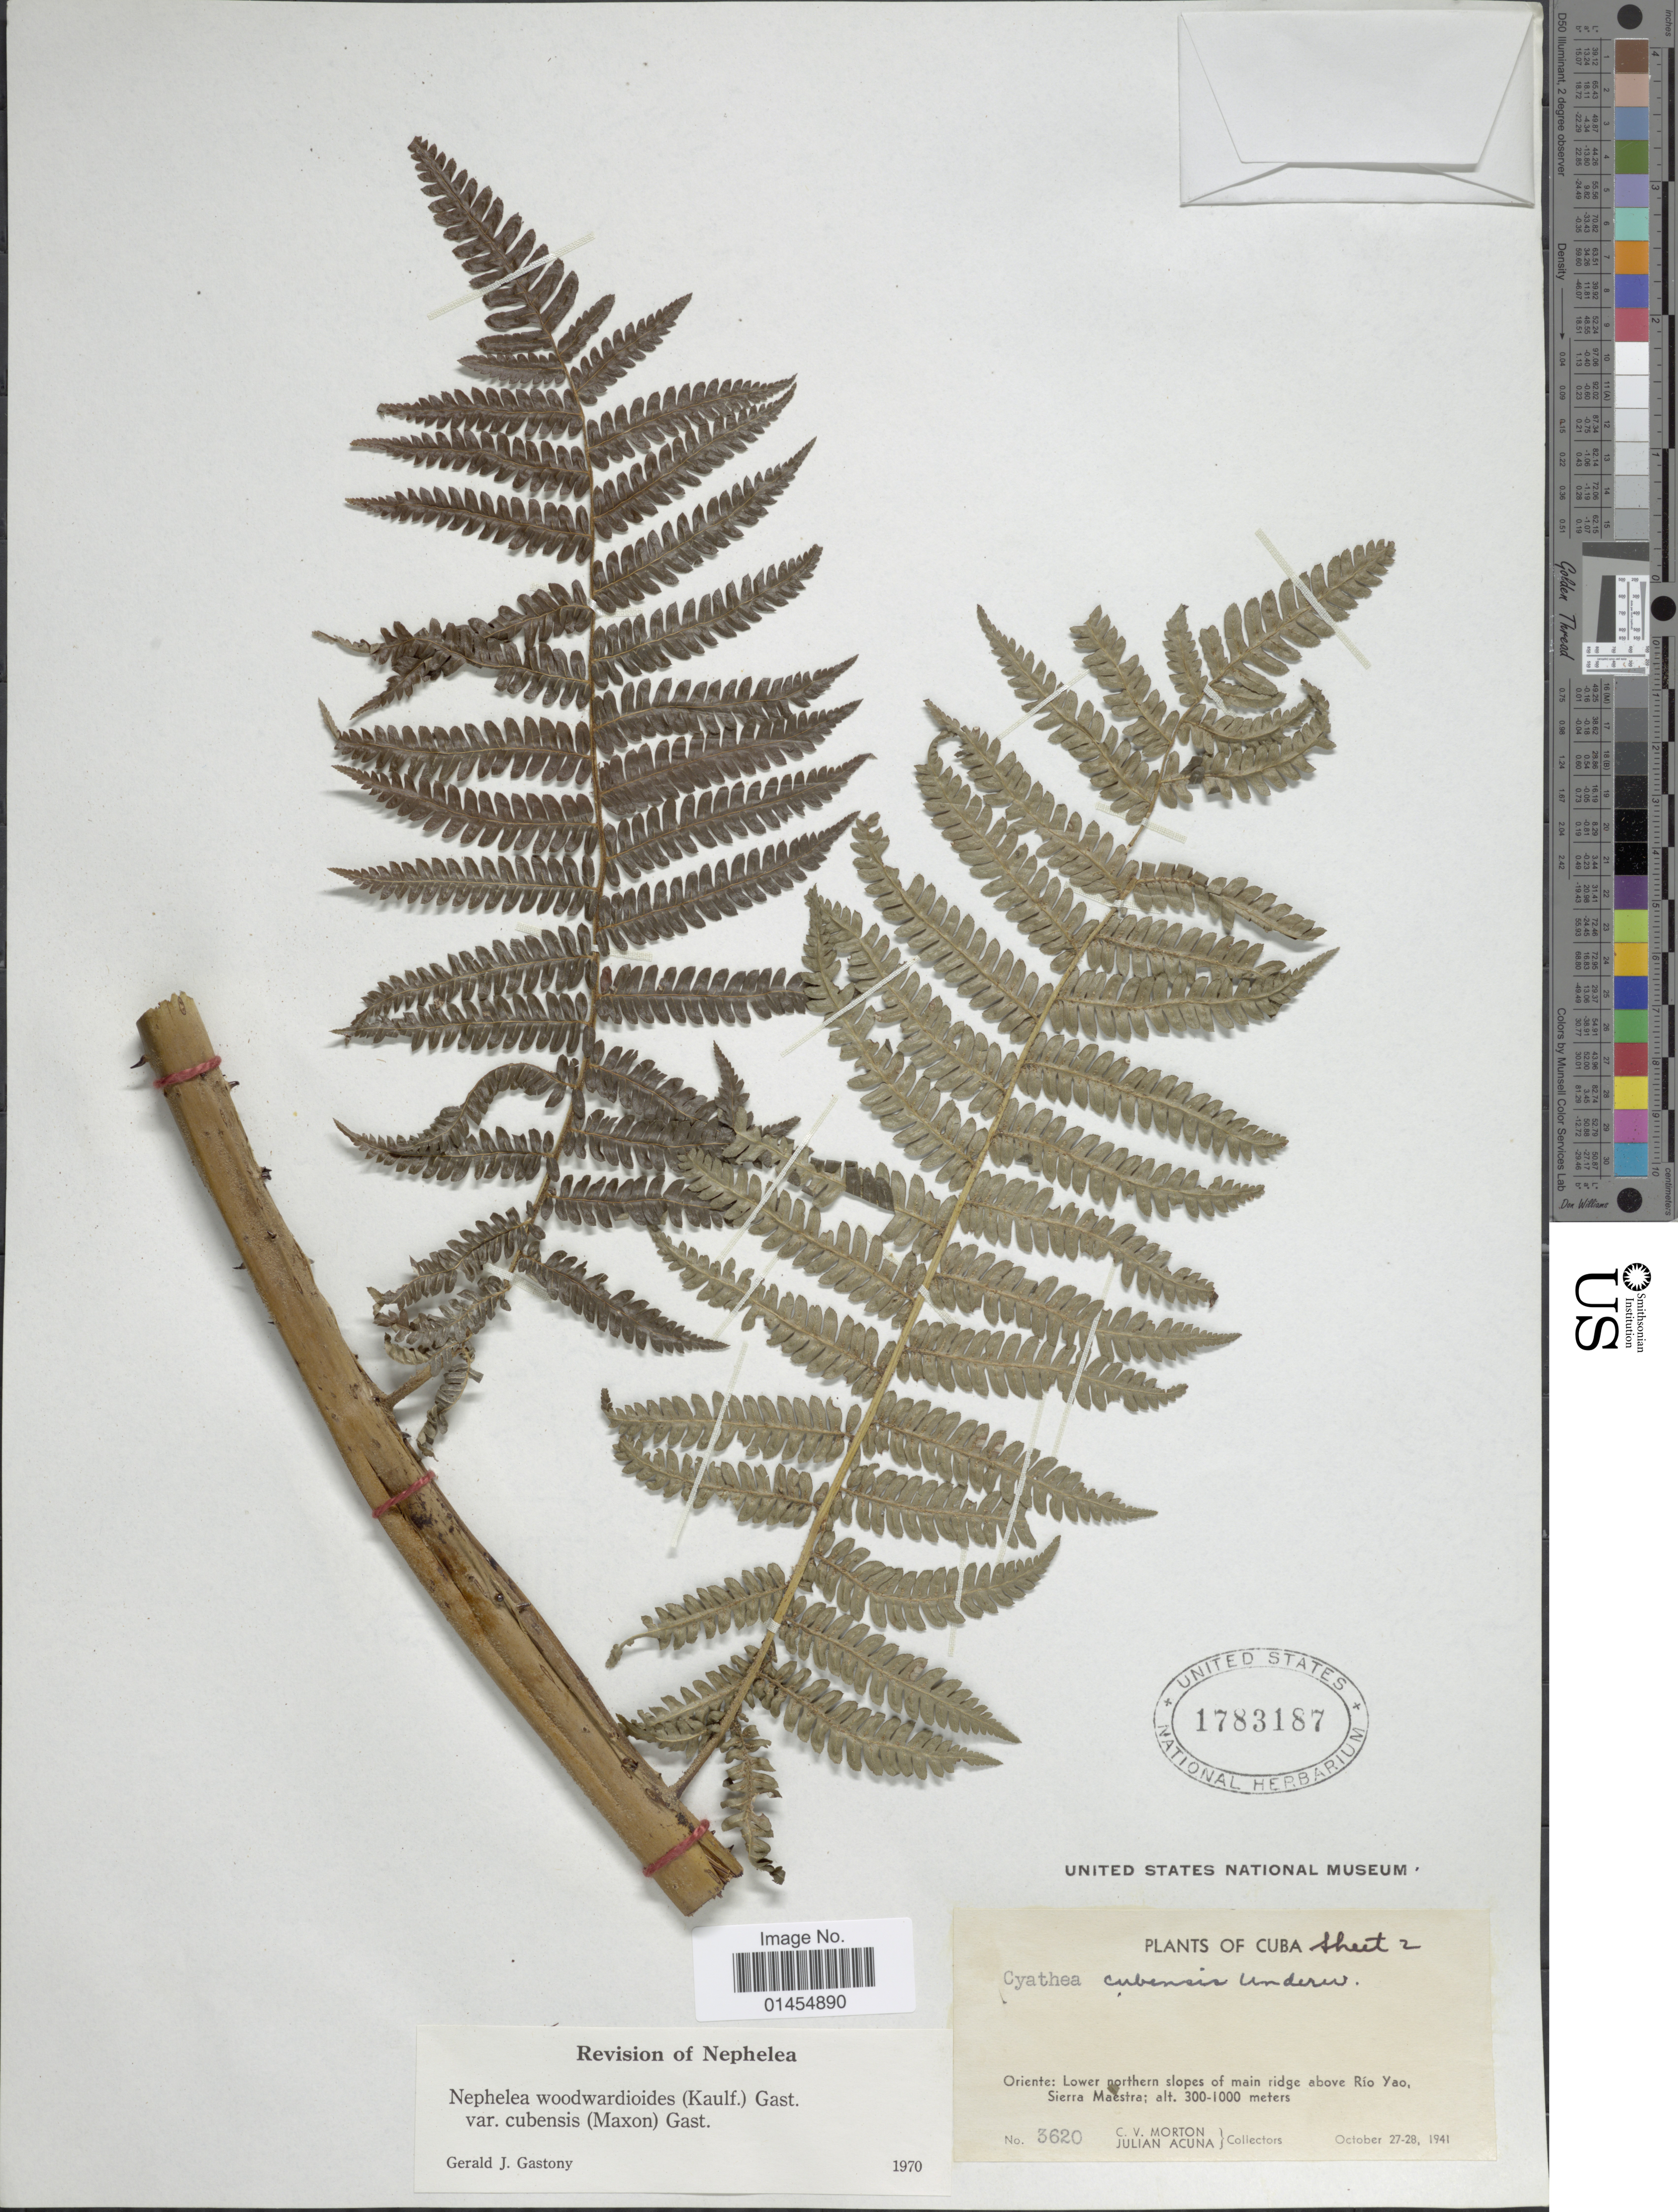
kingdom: Plantae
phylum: Tracheophyta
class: Polypodiopsida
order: Cyatheales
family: Cyatheaceae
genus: Alsophila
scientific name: Alsophila woodwardioides var. cubensis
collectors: C. V. Morton & J. B. Acuña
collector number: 3620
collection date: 1941-10-27/1941-10-28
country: Cuba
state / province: Oriente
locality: Lower northern slopes of main ridge above Río Yao, Sierra Maestra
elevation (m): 300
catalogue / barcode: US 1783187